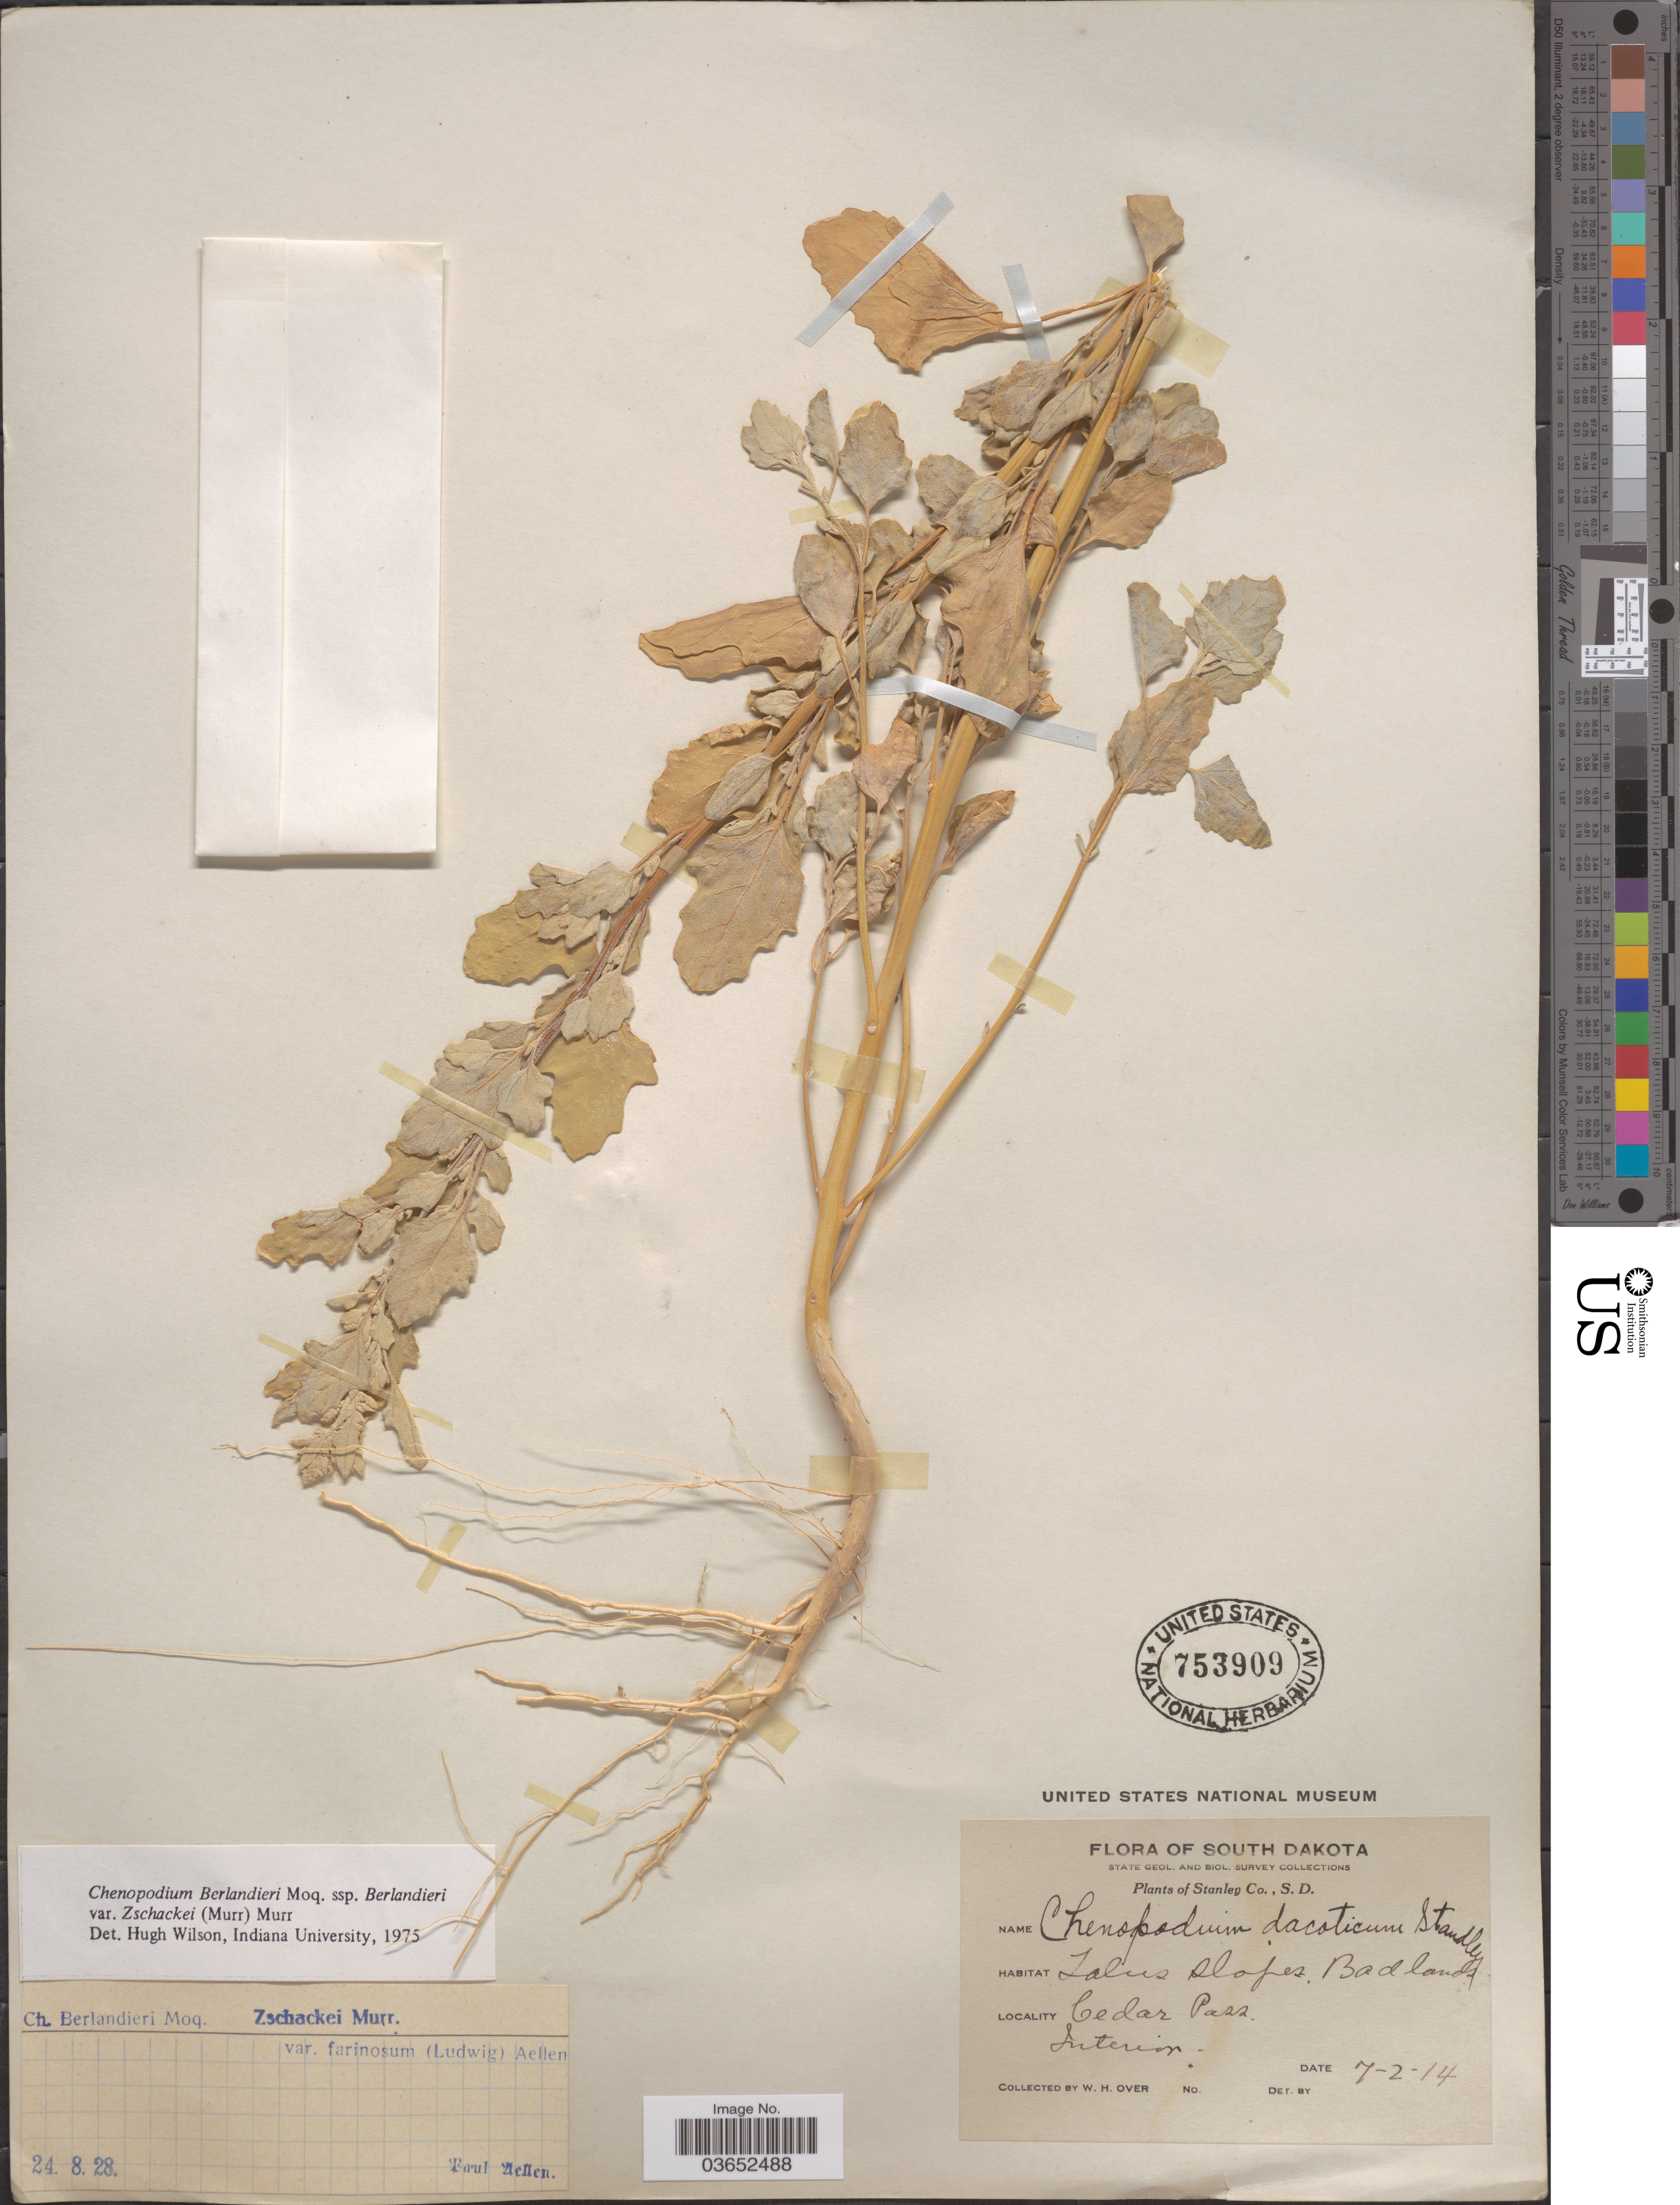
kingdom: Plantae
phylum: Tracheophyta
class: Magnoliopsida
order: Caryophyllales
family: Amaranthaceae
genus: Chenopodium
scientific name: Chenopodium berlandieri var. zschackei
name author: (Murr.) Murr.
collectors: W. Over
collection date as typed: Transcribed d/m/y: 2/7/14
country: United States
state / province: South Dakota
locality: Stanley Co. Cedar Pass. Interior.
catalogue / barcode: US 753909